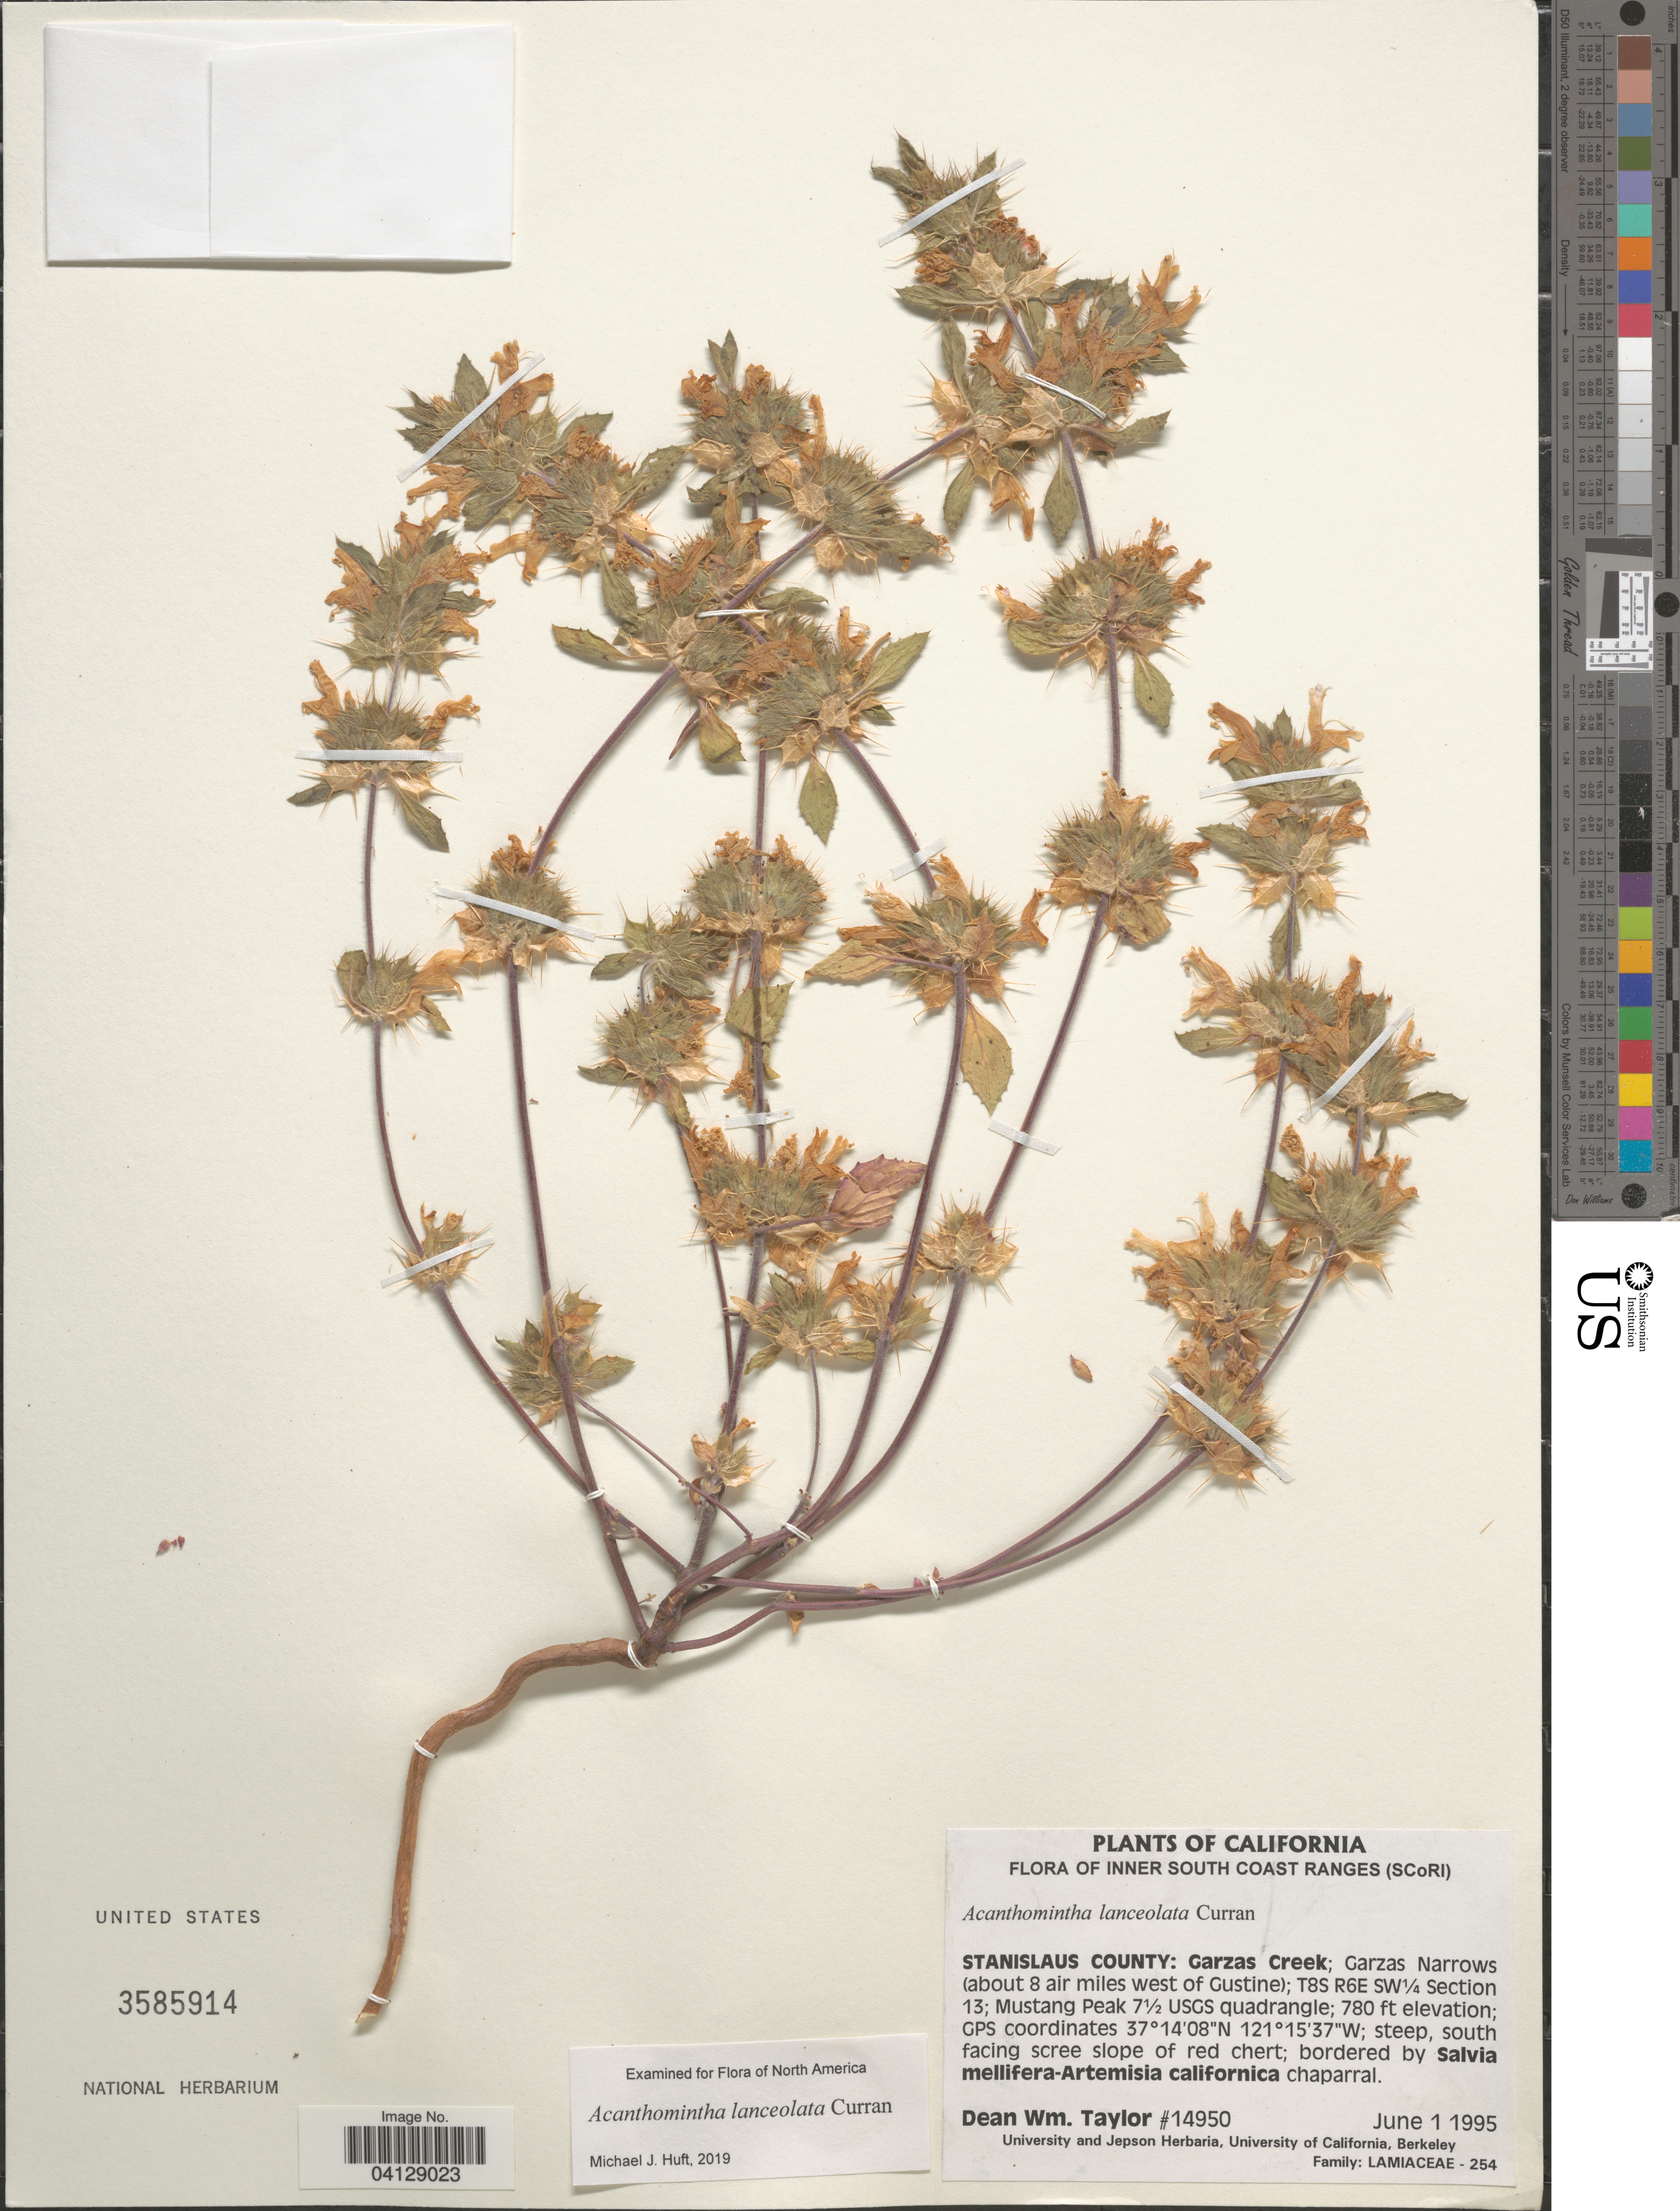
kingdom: Plantae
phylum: Tracheophyta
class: Magnoliopsida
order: Lamiales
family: Lamiaceae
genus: Acanthomintha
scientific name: Acanthomintha lanceolata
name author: Curran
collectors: D. W. Taylor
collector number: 14950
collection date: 1995-06-01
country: United States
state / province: California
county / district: Stanislaus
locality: Inner South Coast Ranges (SCoRI). Stanislaus County: Garzas Creek; Garzas Narrows (about 8 air miles west of Gustine); T8S R6E SW¼ Section 13; Mustang Peak 7½ USGS quadrangle; Steep south facing scree slope of red chert.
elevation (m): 238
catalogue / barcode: US 3585914